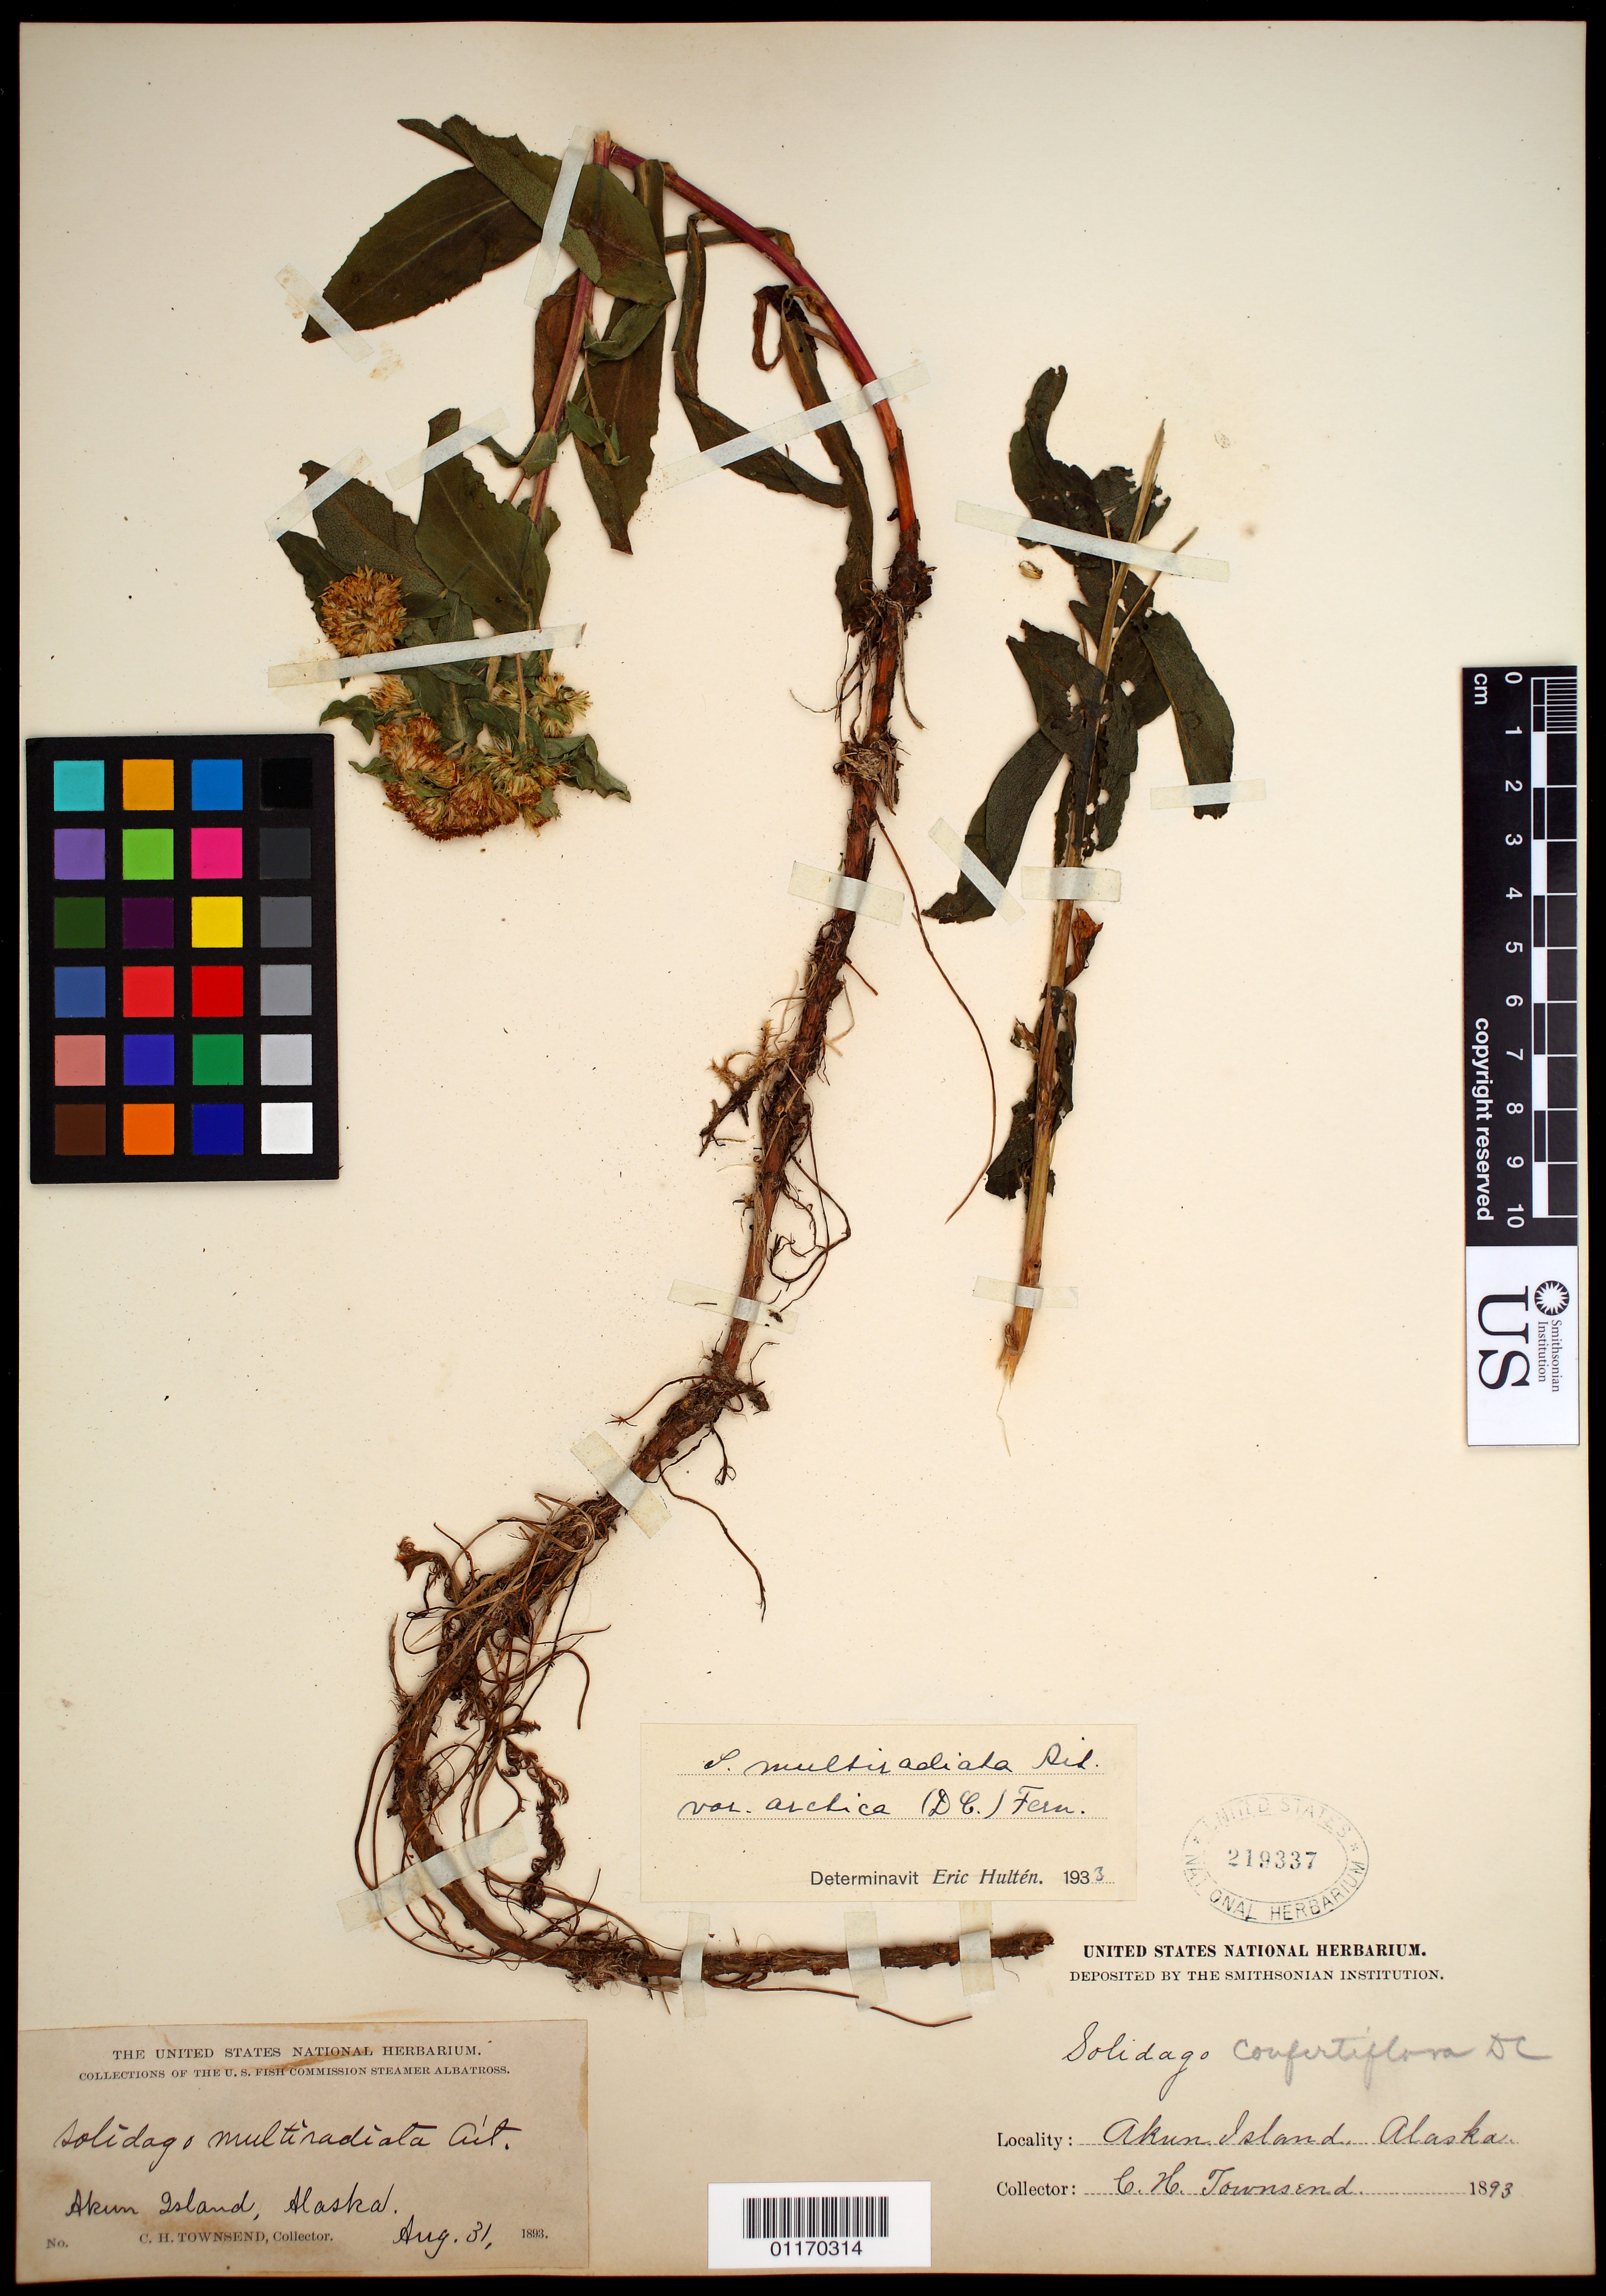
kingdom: Plantae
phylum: Tracheophyta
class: Magnoliopsida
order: Asterales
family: Asteraceae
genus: Solidago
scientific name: Solidago multiradiata var. arctica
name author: (DC.) Fernald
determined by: Hultén, [O.] Eric G.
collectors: C. H. Townsend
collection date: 1893-08-31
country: United States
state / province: Alaska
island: Akun Island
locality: Akun Island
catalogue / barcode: US 219337